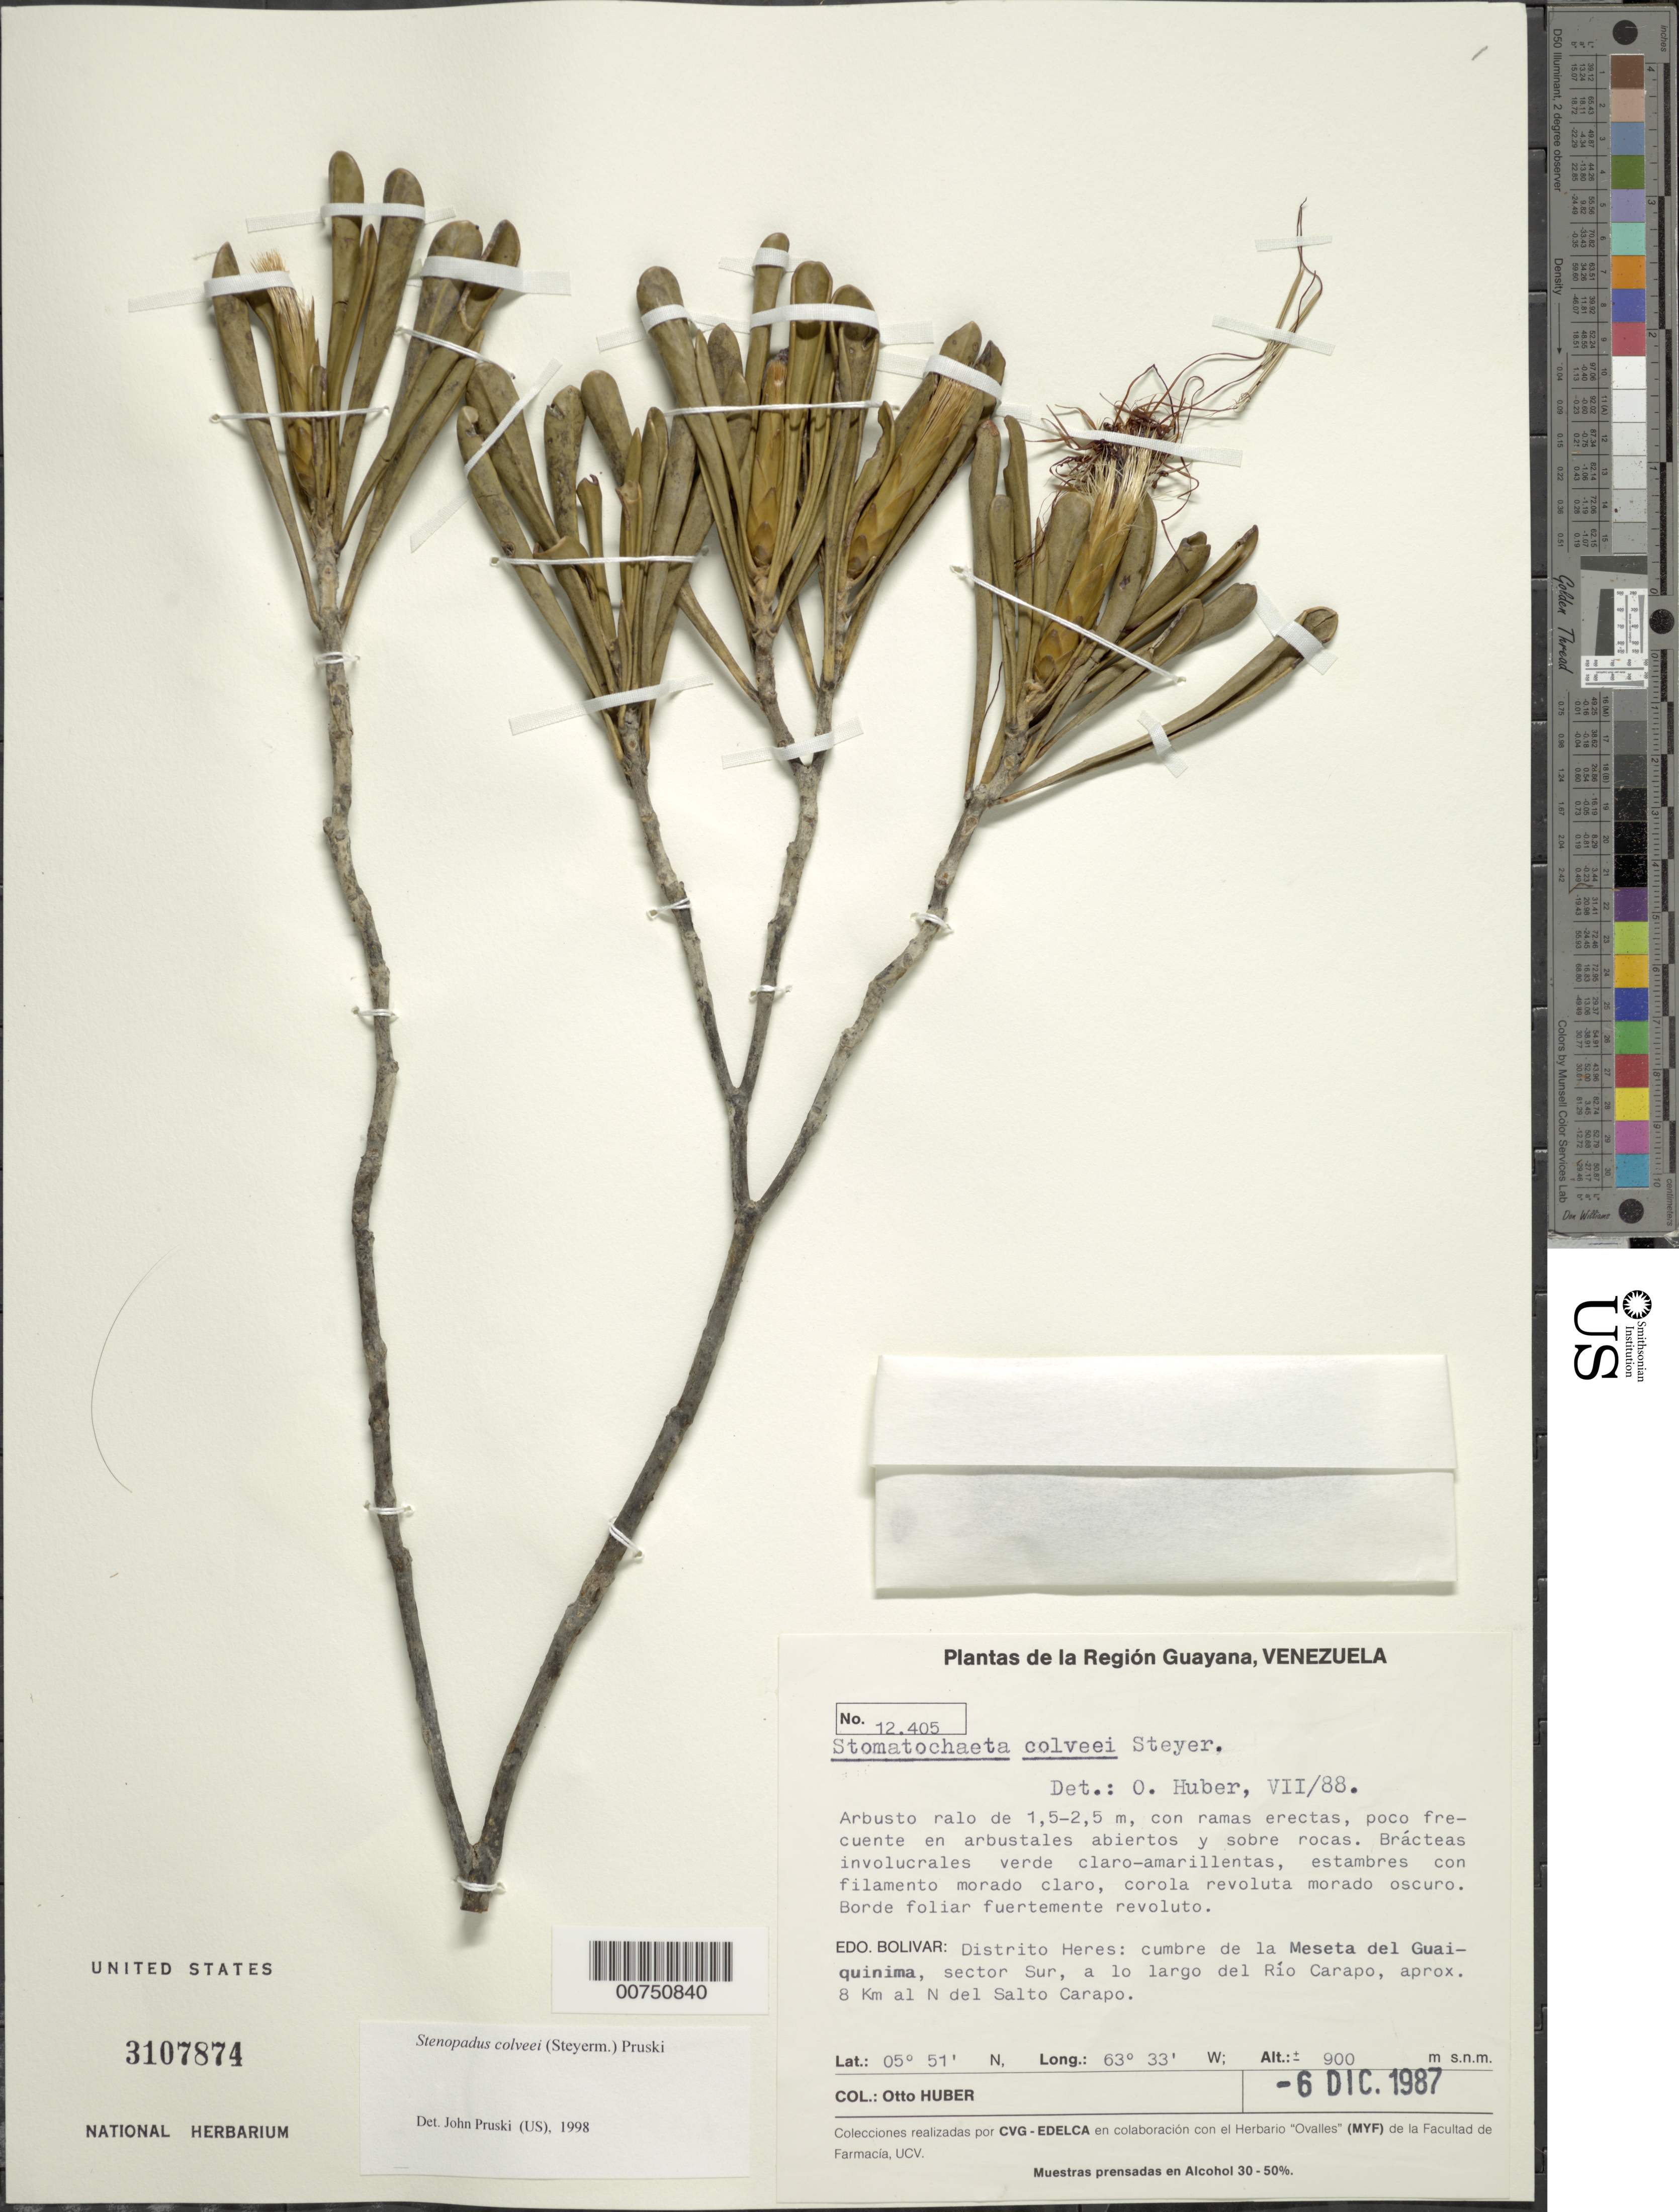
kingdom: Plantae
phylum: Tracheophyta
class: Magnoliopsida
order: Asterales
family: Asteraceae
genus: Stenopadus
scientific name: Stenopadus colveei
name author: (Steyerm.) Pruski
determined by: Pruski, J. F.; Funk, V. A.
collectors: O. Huber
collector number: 12405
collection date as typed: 6-Dec-87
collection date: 1987-12-06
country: Venezuela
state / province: Bolívar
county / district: Heres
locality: Meseta del Gauiquinima, cumbre, sector Sur, a lo largo del Río Carapo, aprox 8 km al N del Salto Carapo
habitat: Mesete; en arbustales abiertos y sobre rocas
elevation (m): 900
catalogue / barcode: US 3107874